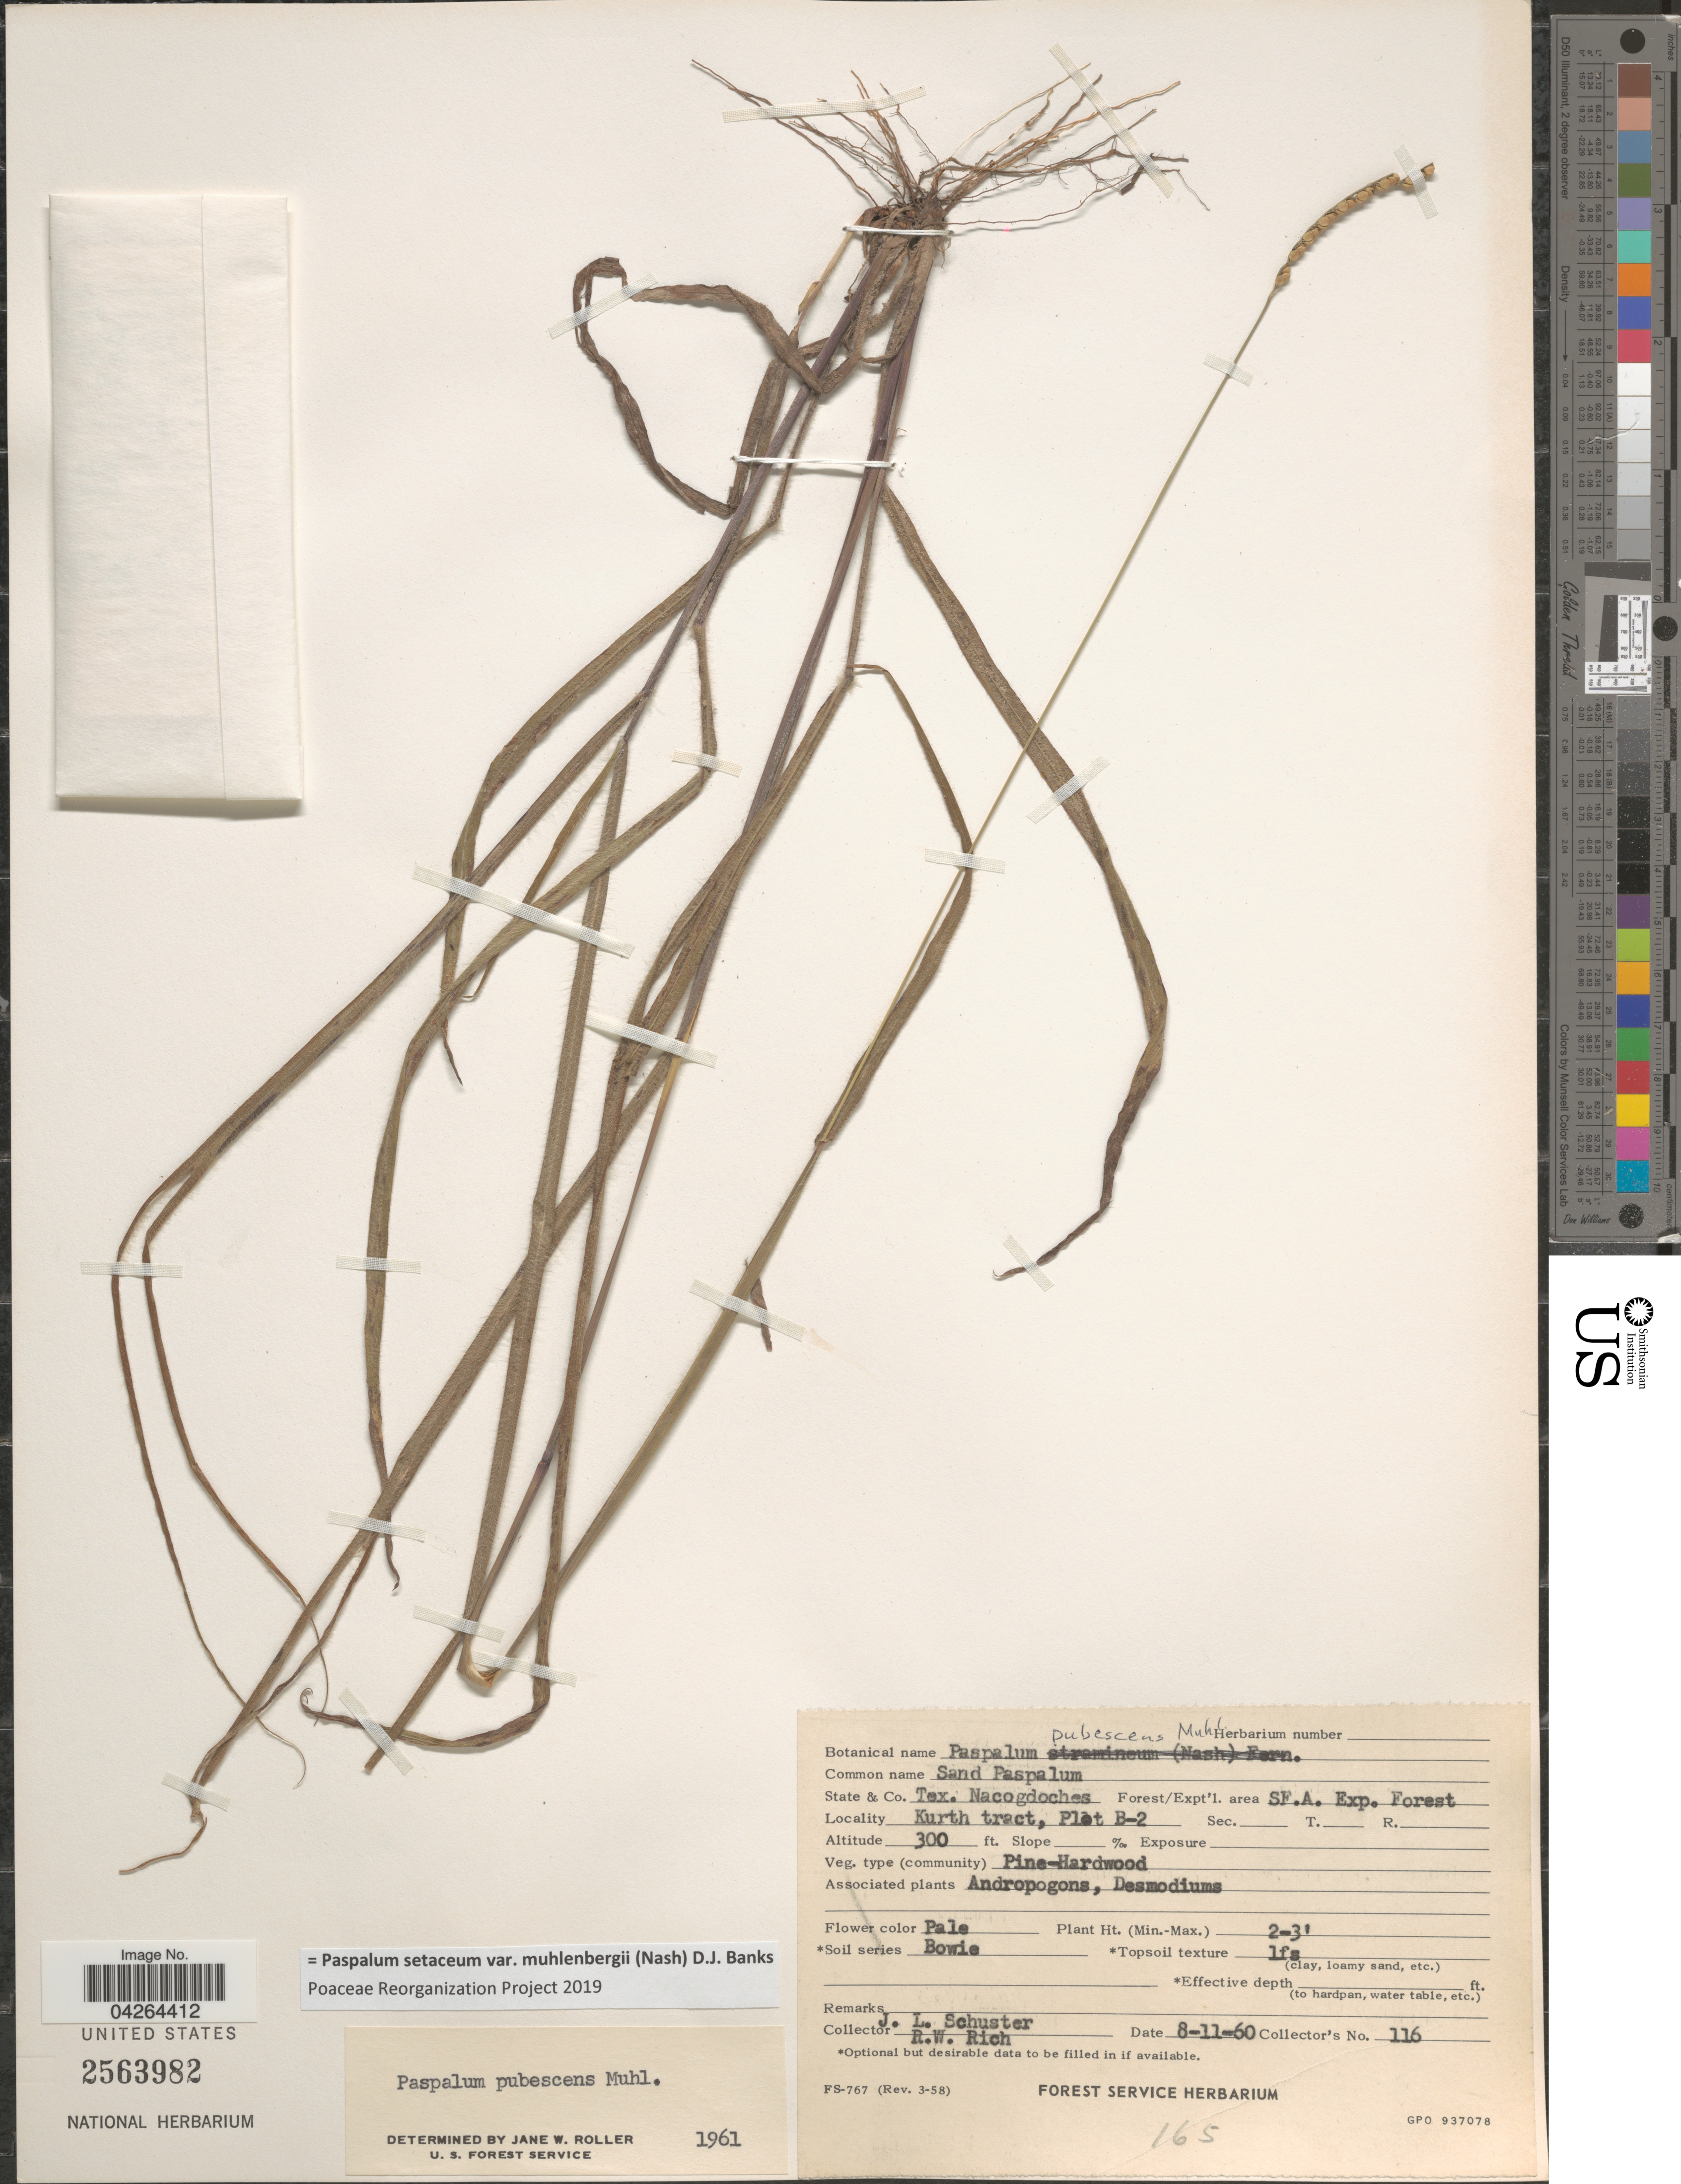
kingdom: Plantae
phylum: Tracheophyta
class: Liliopsida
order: Poales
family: Poaceae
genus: Paspalum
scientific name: Paspalum setaceum var. muhlenbergii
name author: (Nash) D.J. Banks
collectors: J. Schuster & R. Rich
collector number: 116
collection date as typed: Transcribed d/m/y: 11/8/60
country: United States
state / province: Texas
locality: Tex. Nacogdoches Forest/Expt'l. area SF. A. Exp. Forest. Kurth tract, Plot B-2.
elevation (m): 91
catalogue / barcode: US 2563982